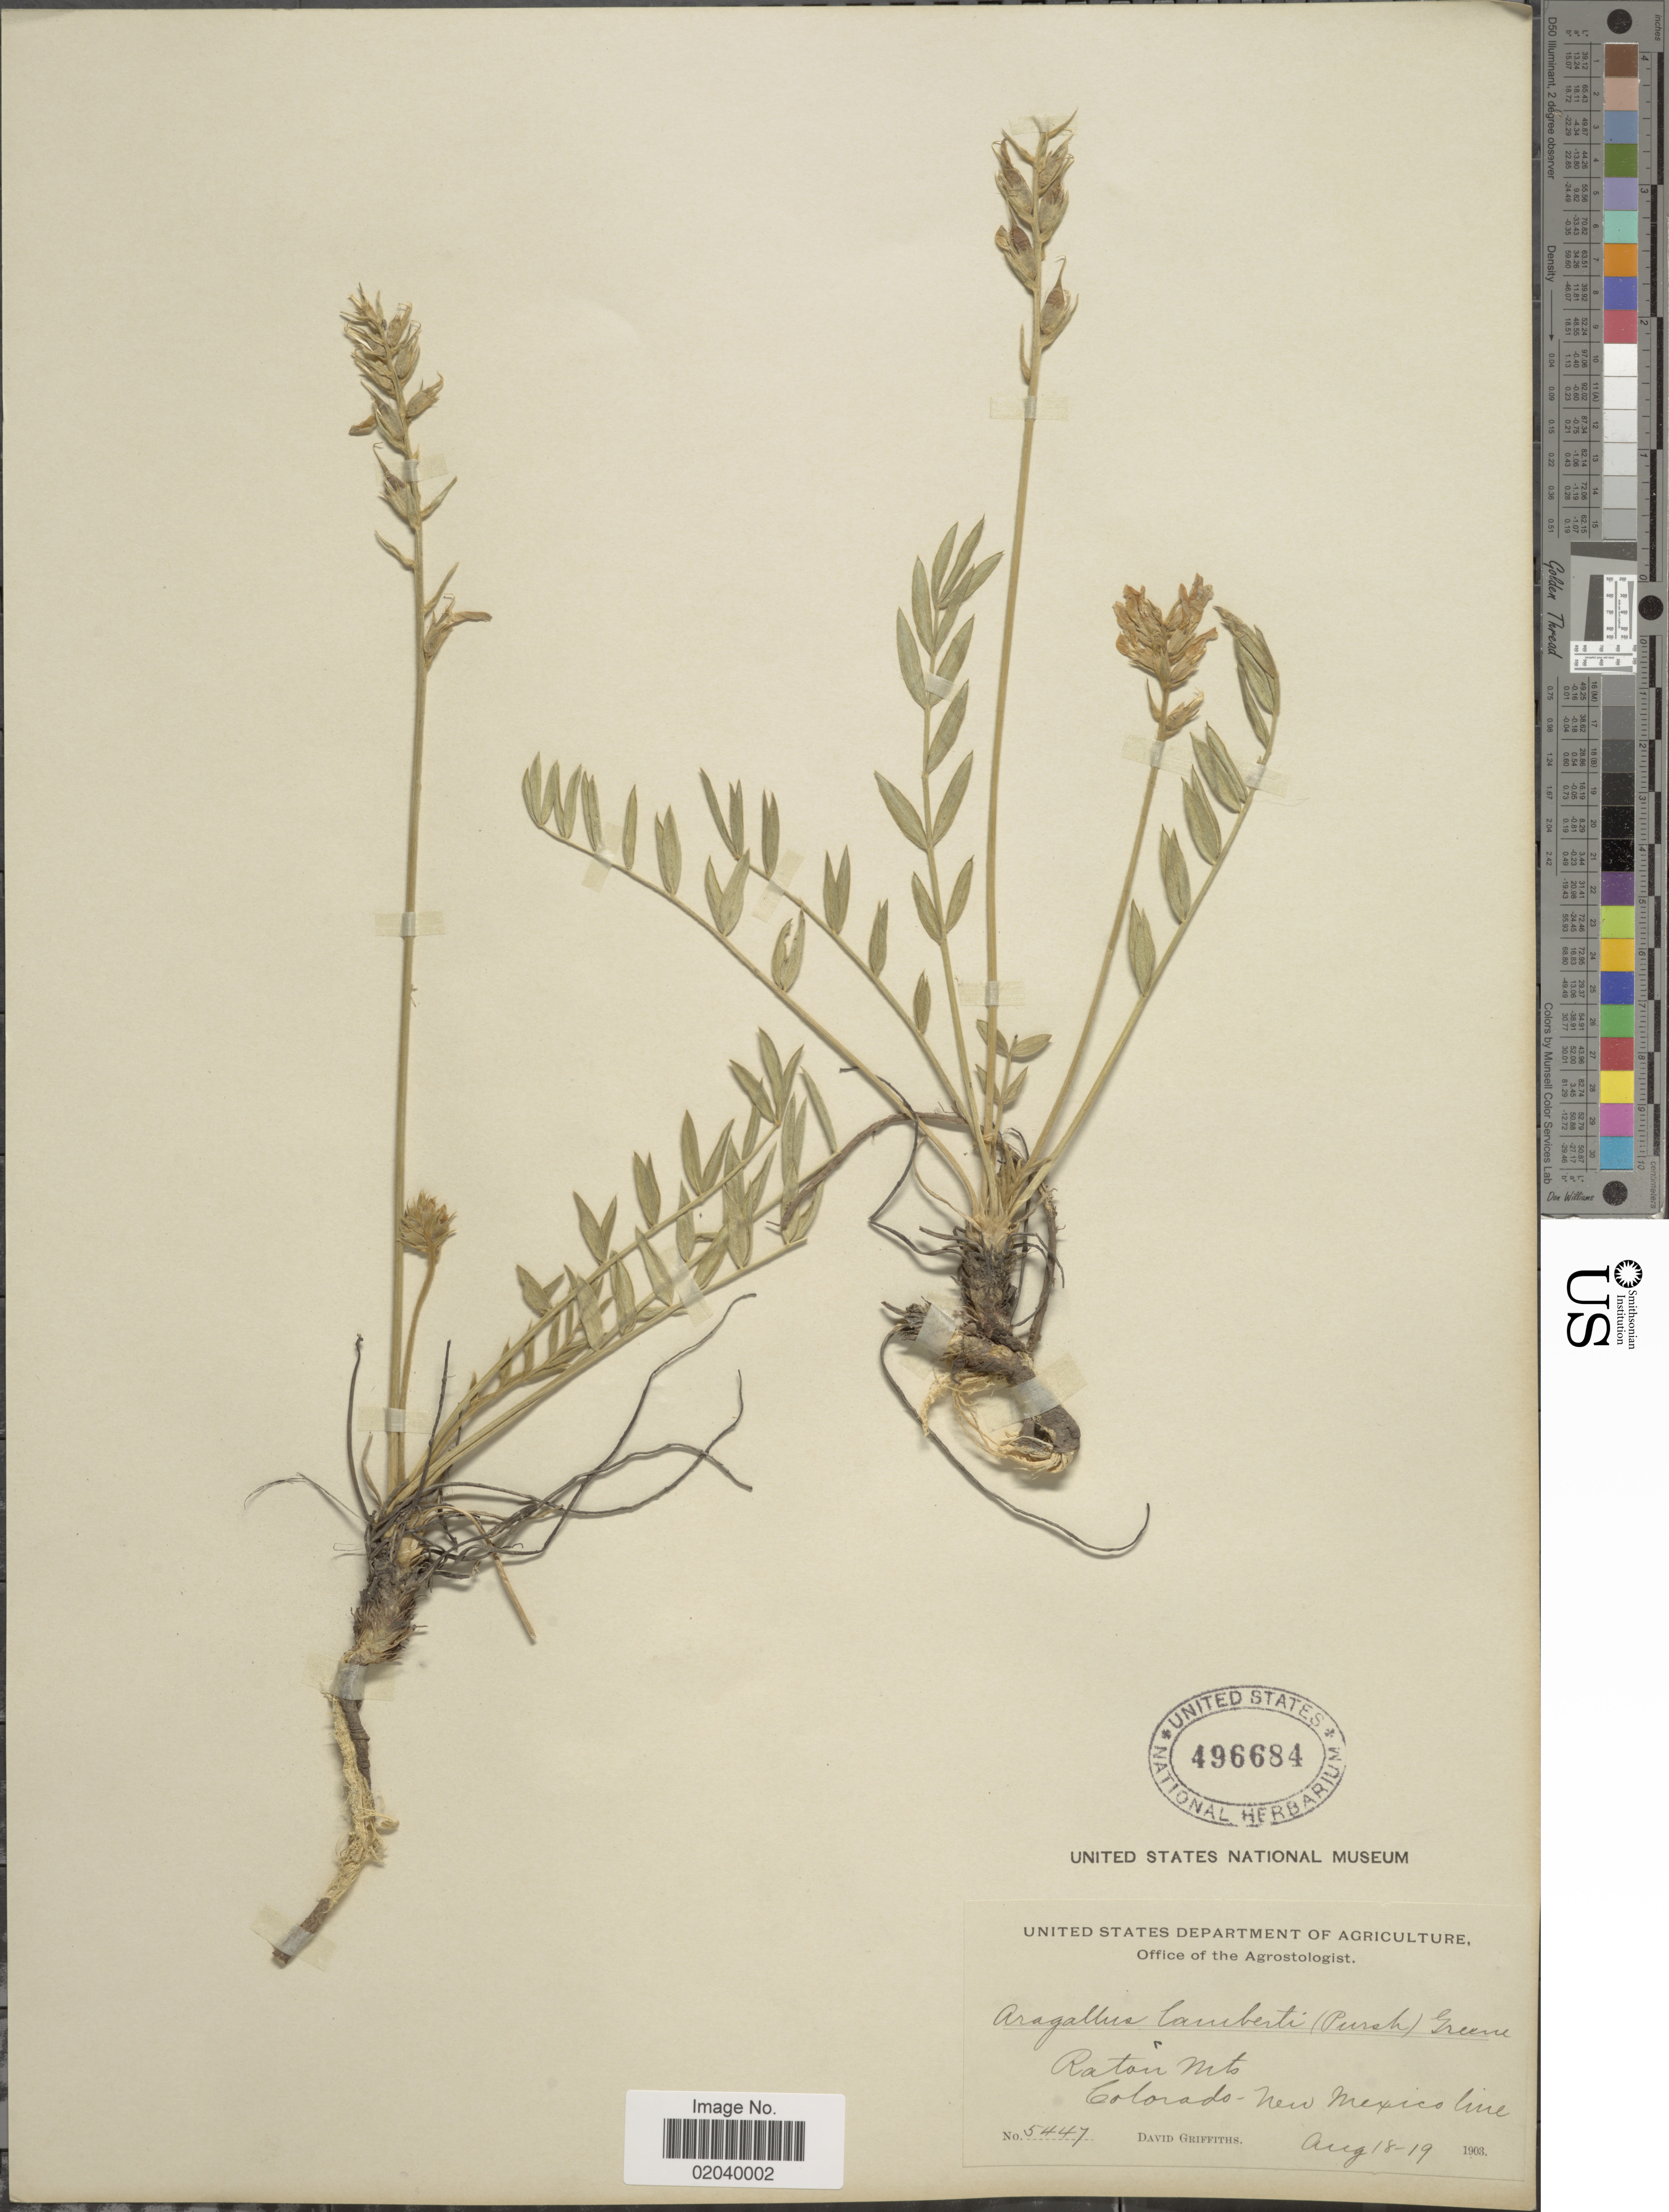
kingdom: Plantae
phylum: Tracheophyta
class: Magnoliopsida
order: Fabales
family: Fabaceae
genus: Oxytropis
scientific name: Oxytropis lambertii var. bigelovii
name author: A. Gray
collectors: D. Griffiths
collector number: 5447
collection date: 1903-08-18/1903-08-19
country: United States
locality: Raton Mts, Colorado - New Mexico Line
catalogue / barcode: US 496684